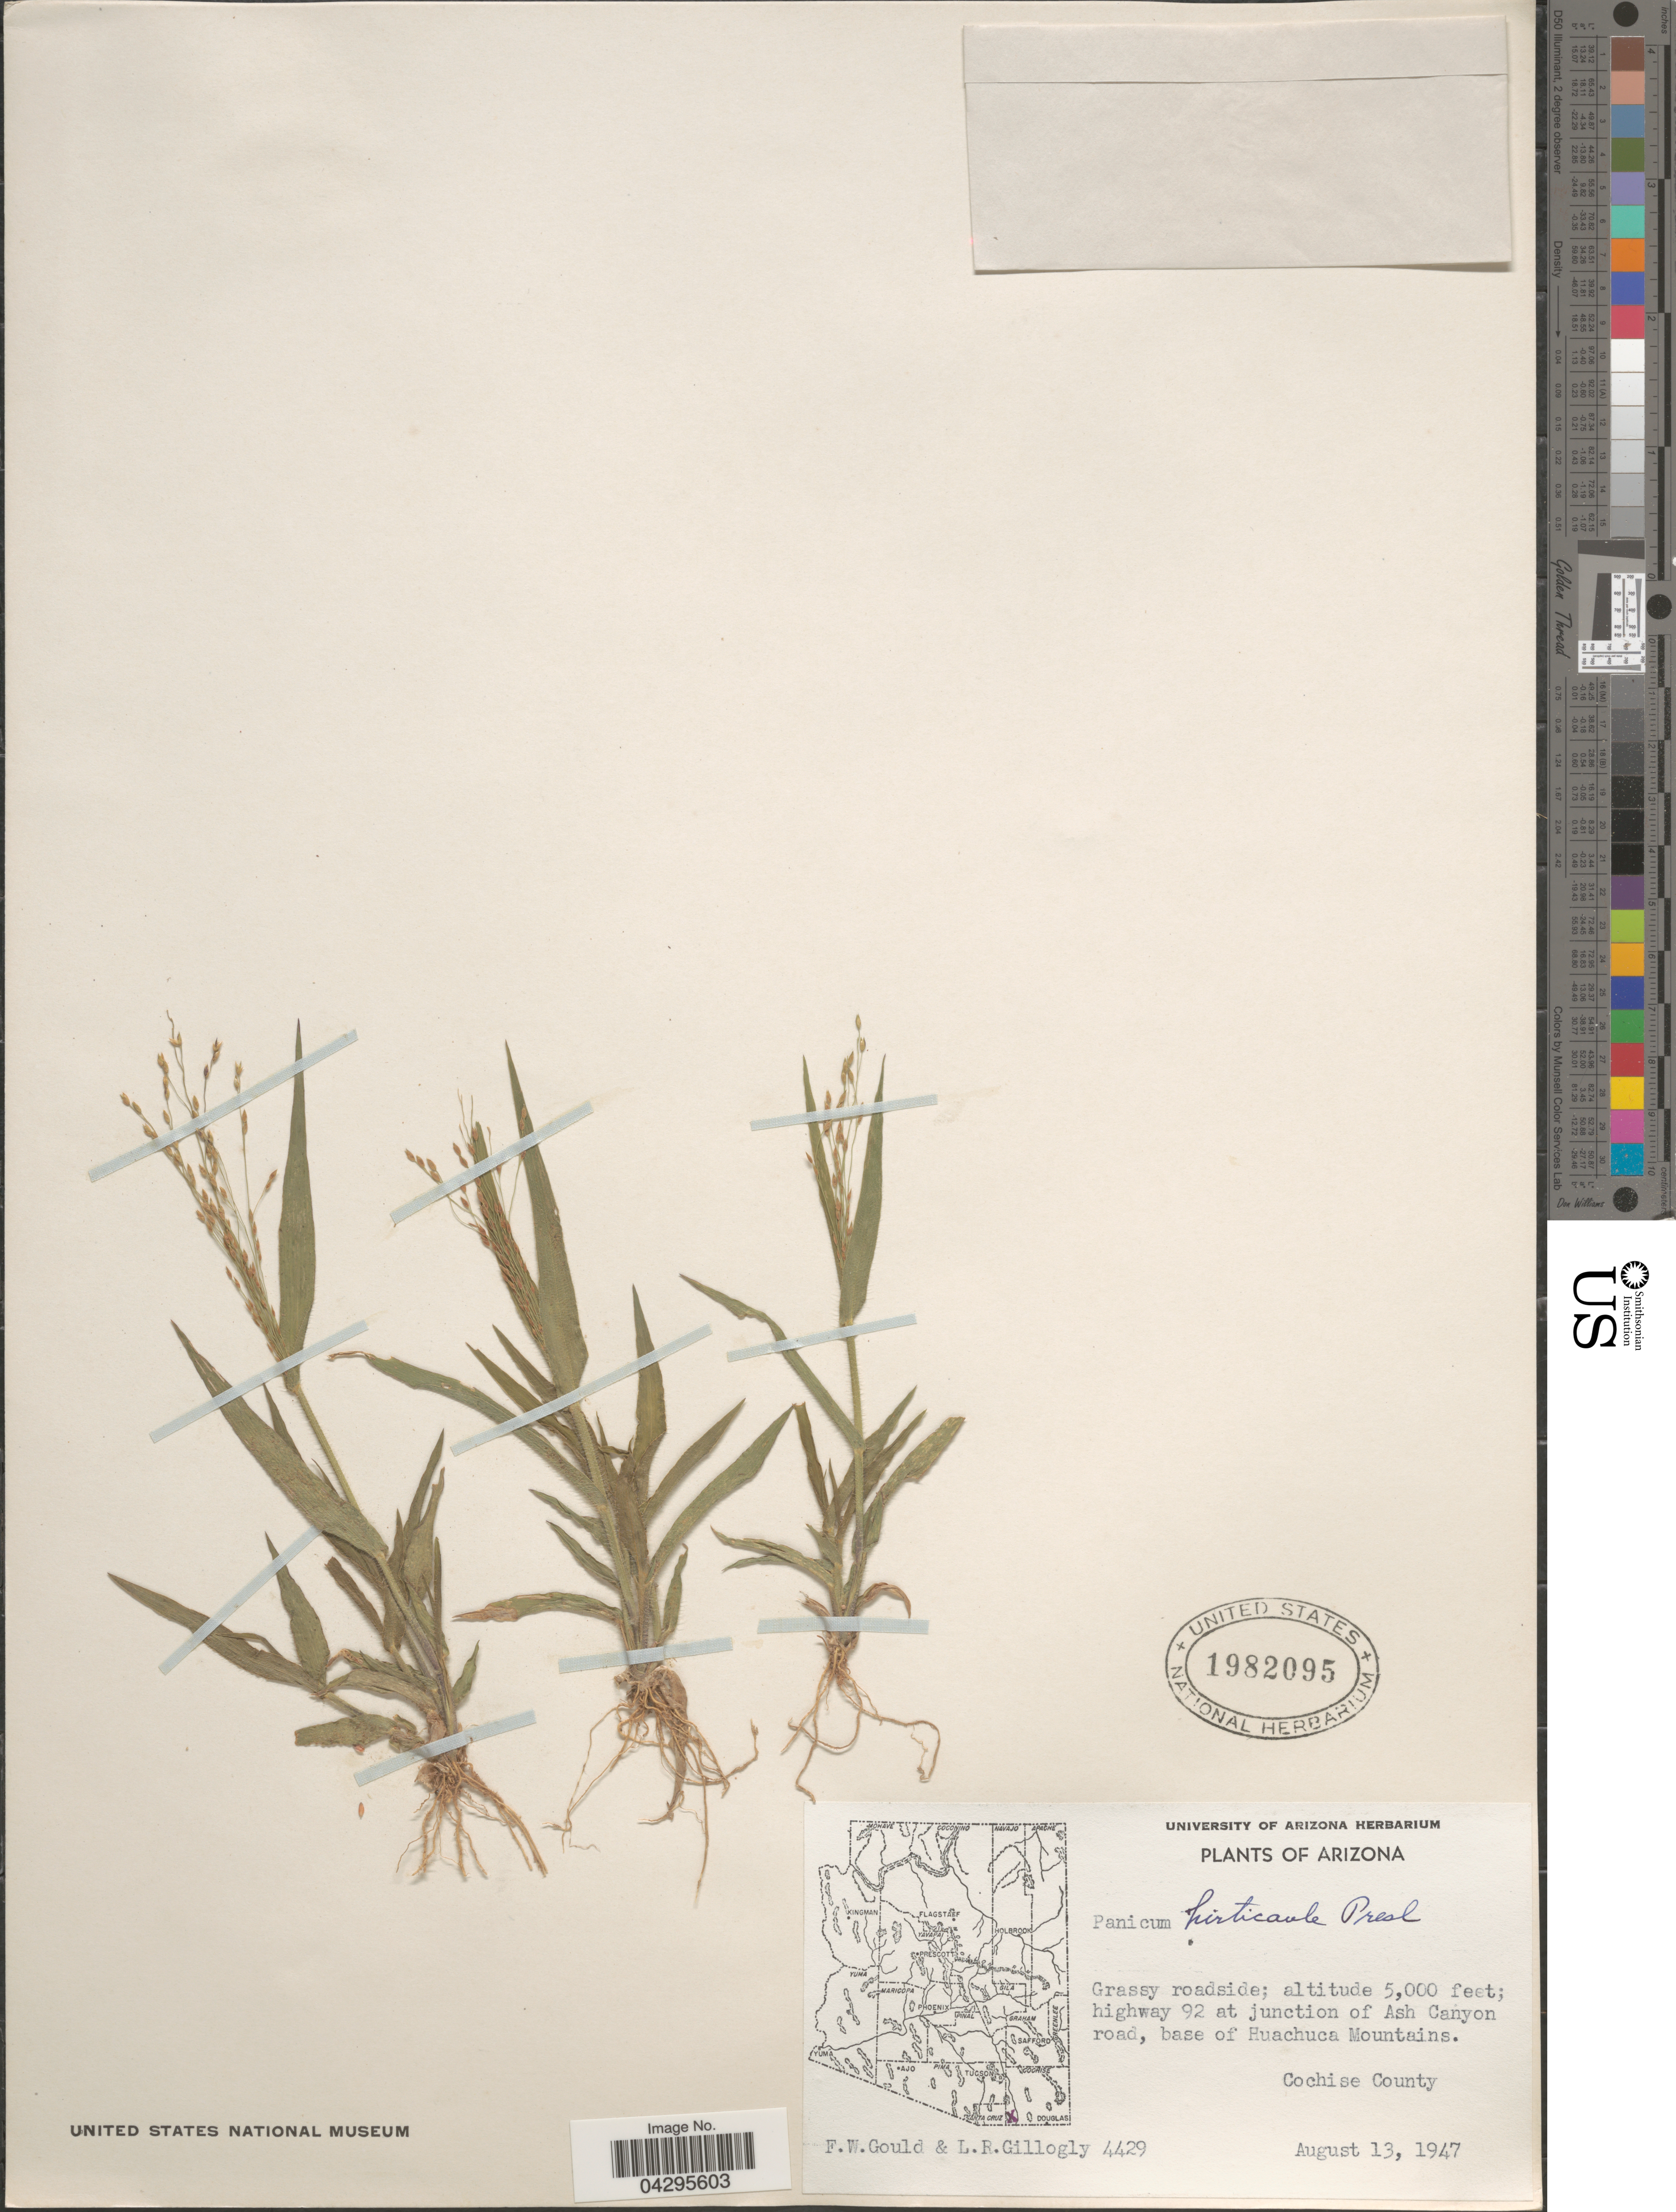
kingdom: Plantae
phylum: Tracheophyta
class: Liliopsida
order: Poales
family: Poaceae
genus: Panicum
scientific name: Panicum hirticaule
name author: J. Presl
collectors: F. W. Gould & L. Gillogly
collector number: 4429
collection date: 1947-08-13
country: United States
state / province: Arizona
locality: Highway 92 at junction of Ash Canyon road, base of Huachuca Mountains. Cochise County.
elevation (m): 1524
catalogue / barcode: US 1982095